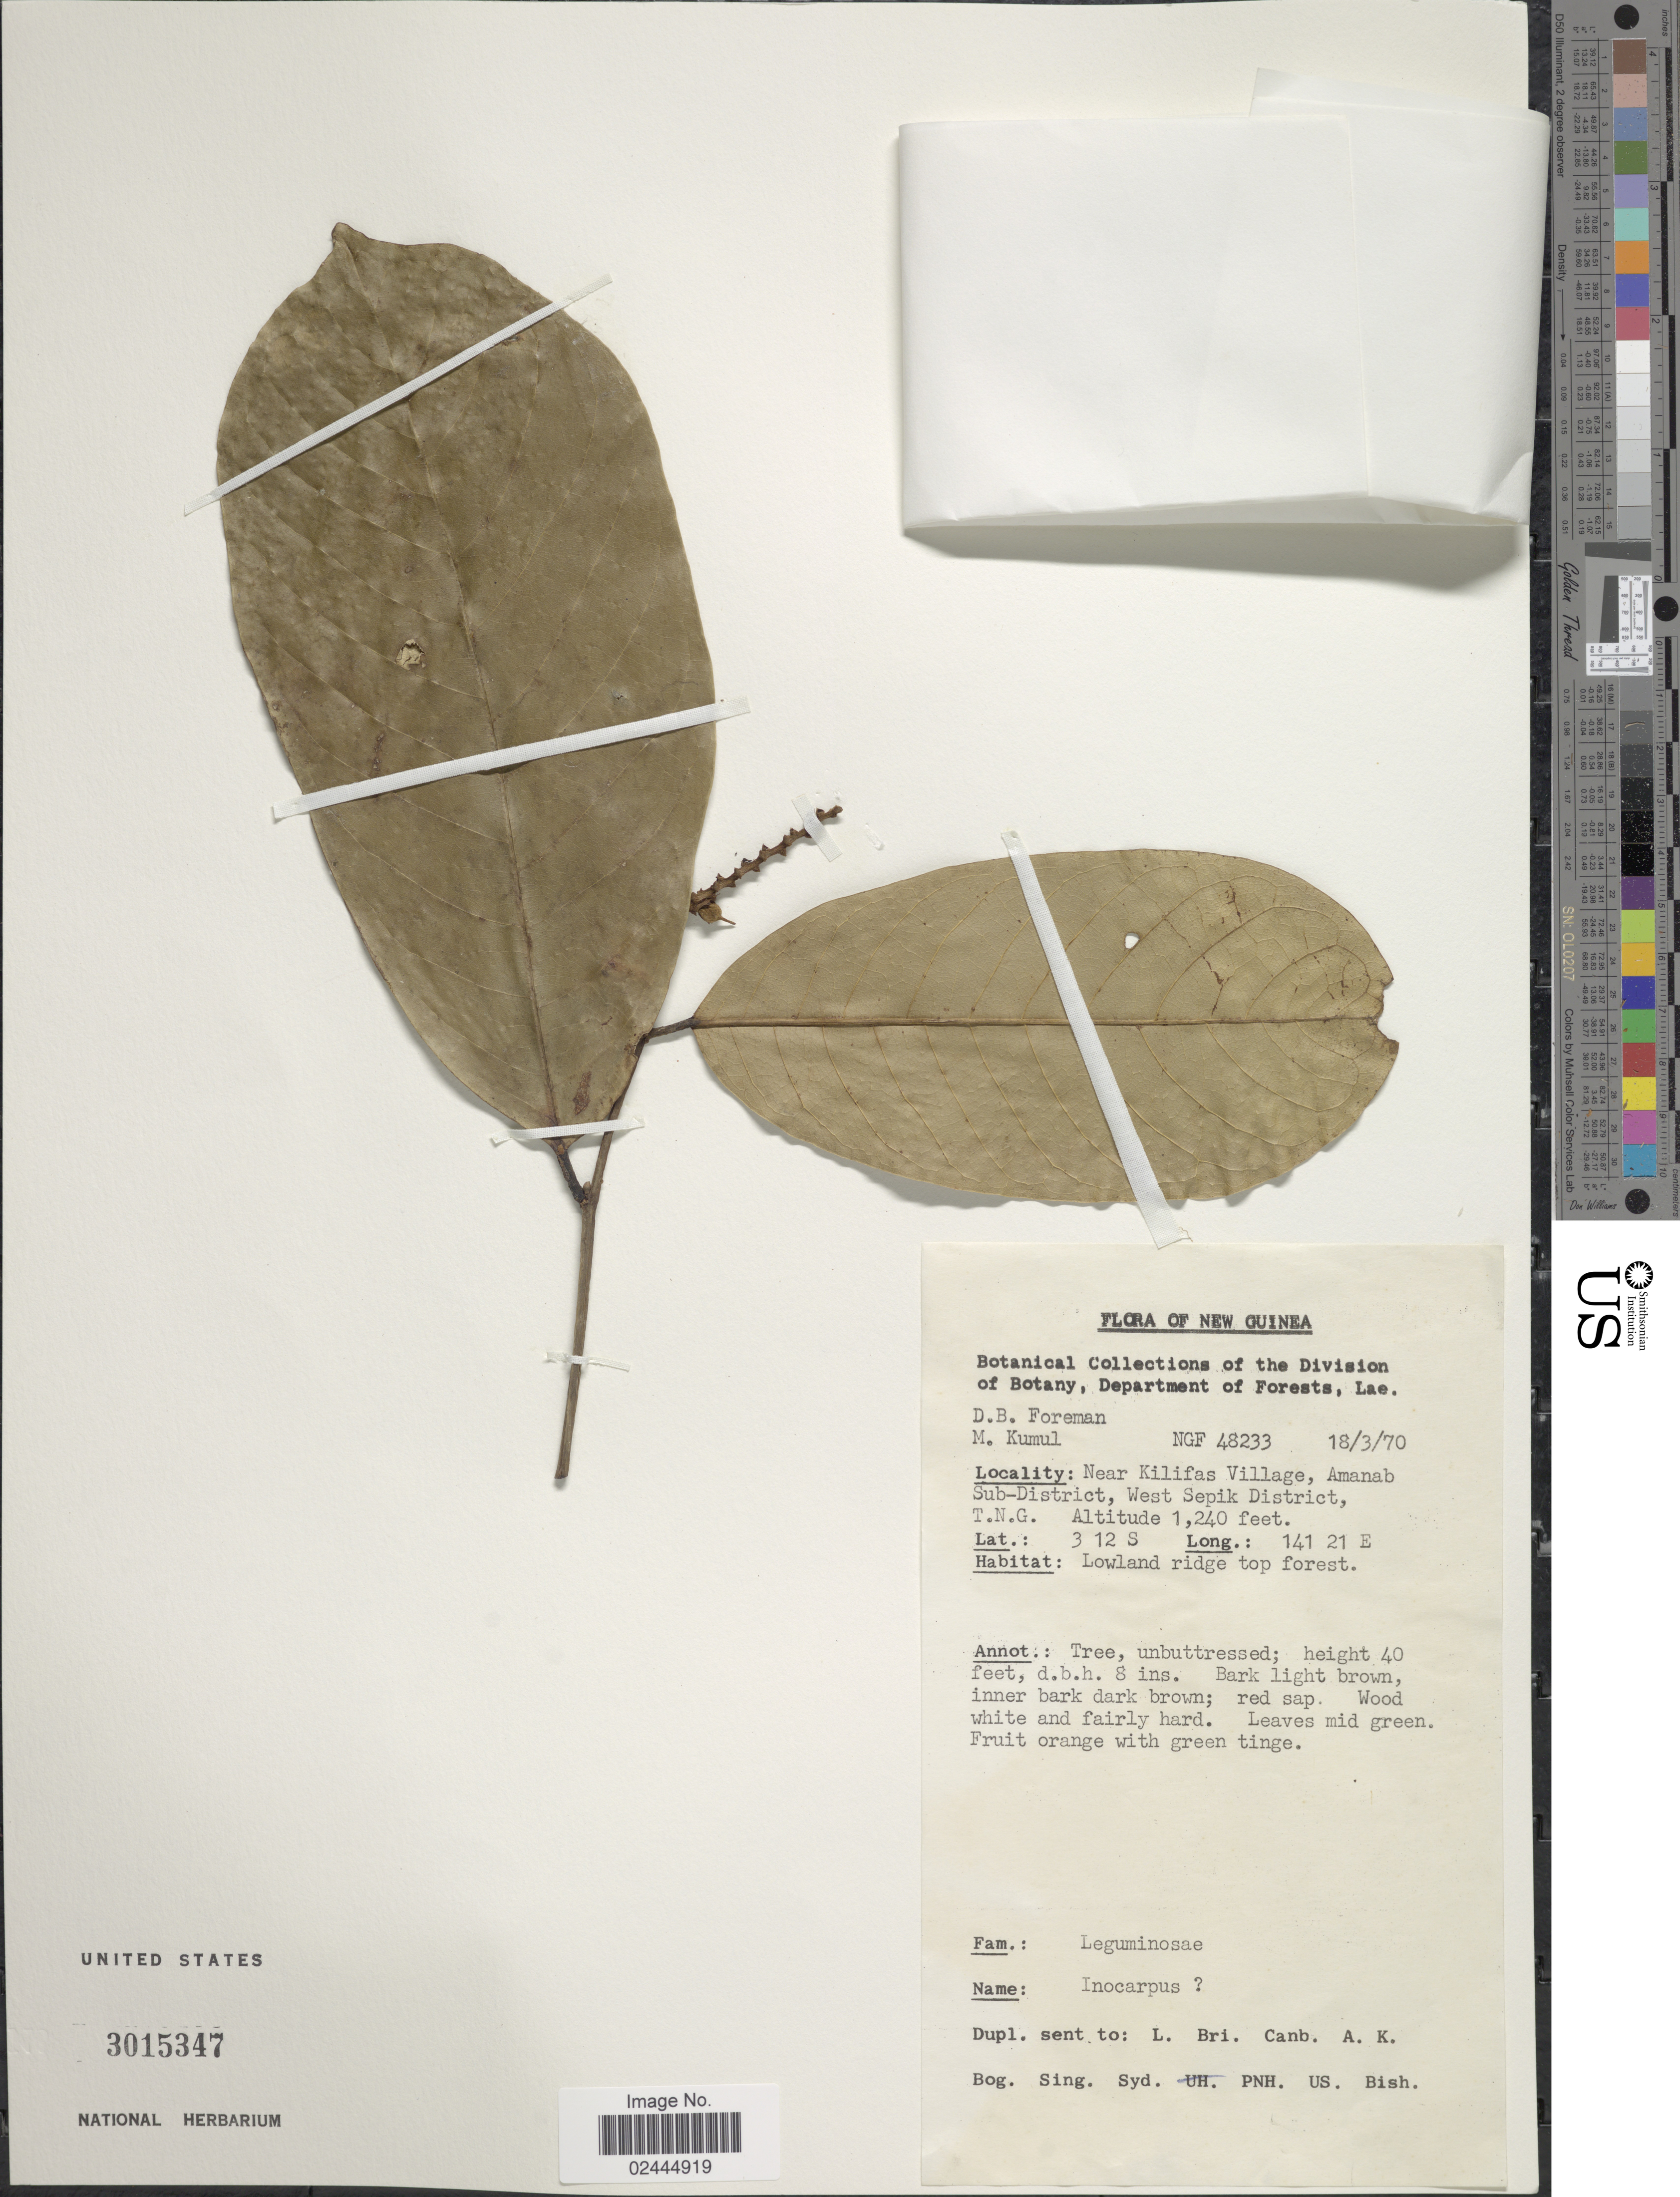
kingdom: Plantae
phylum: Tracheophyta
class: Magnoliopsida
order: Fabales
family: Fabaceae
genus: Inocarpus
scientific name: Inocarpus sp.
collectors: D. Foreman & M. Kumul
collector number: NGF48233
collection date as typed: Transcribed d/m/y: 18/3/70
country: Papua New Guinea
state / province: Sandaun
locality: Near Kilifas Village, Amanab Sub-District, West Sepik District, T.N.G. New Guinea,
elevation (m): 378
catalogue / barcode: US 3015347